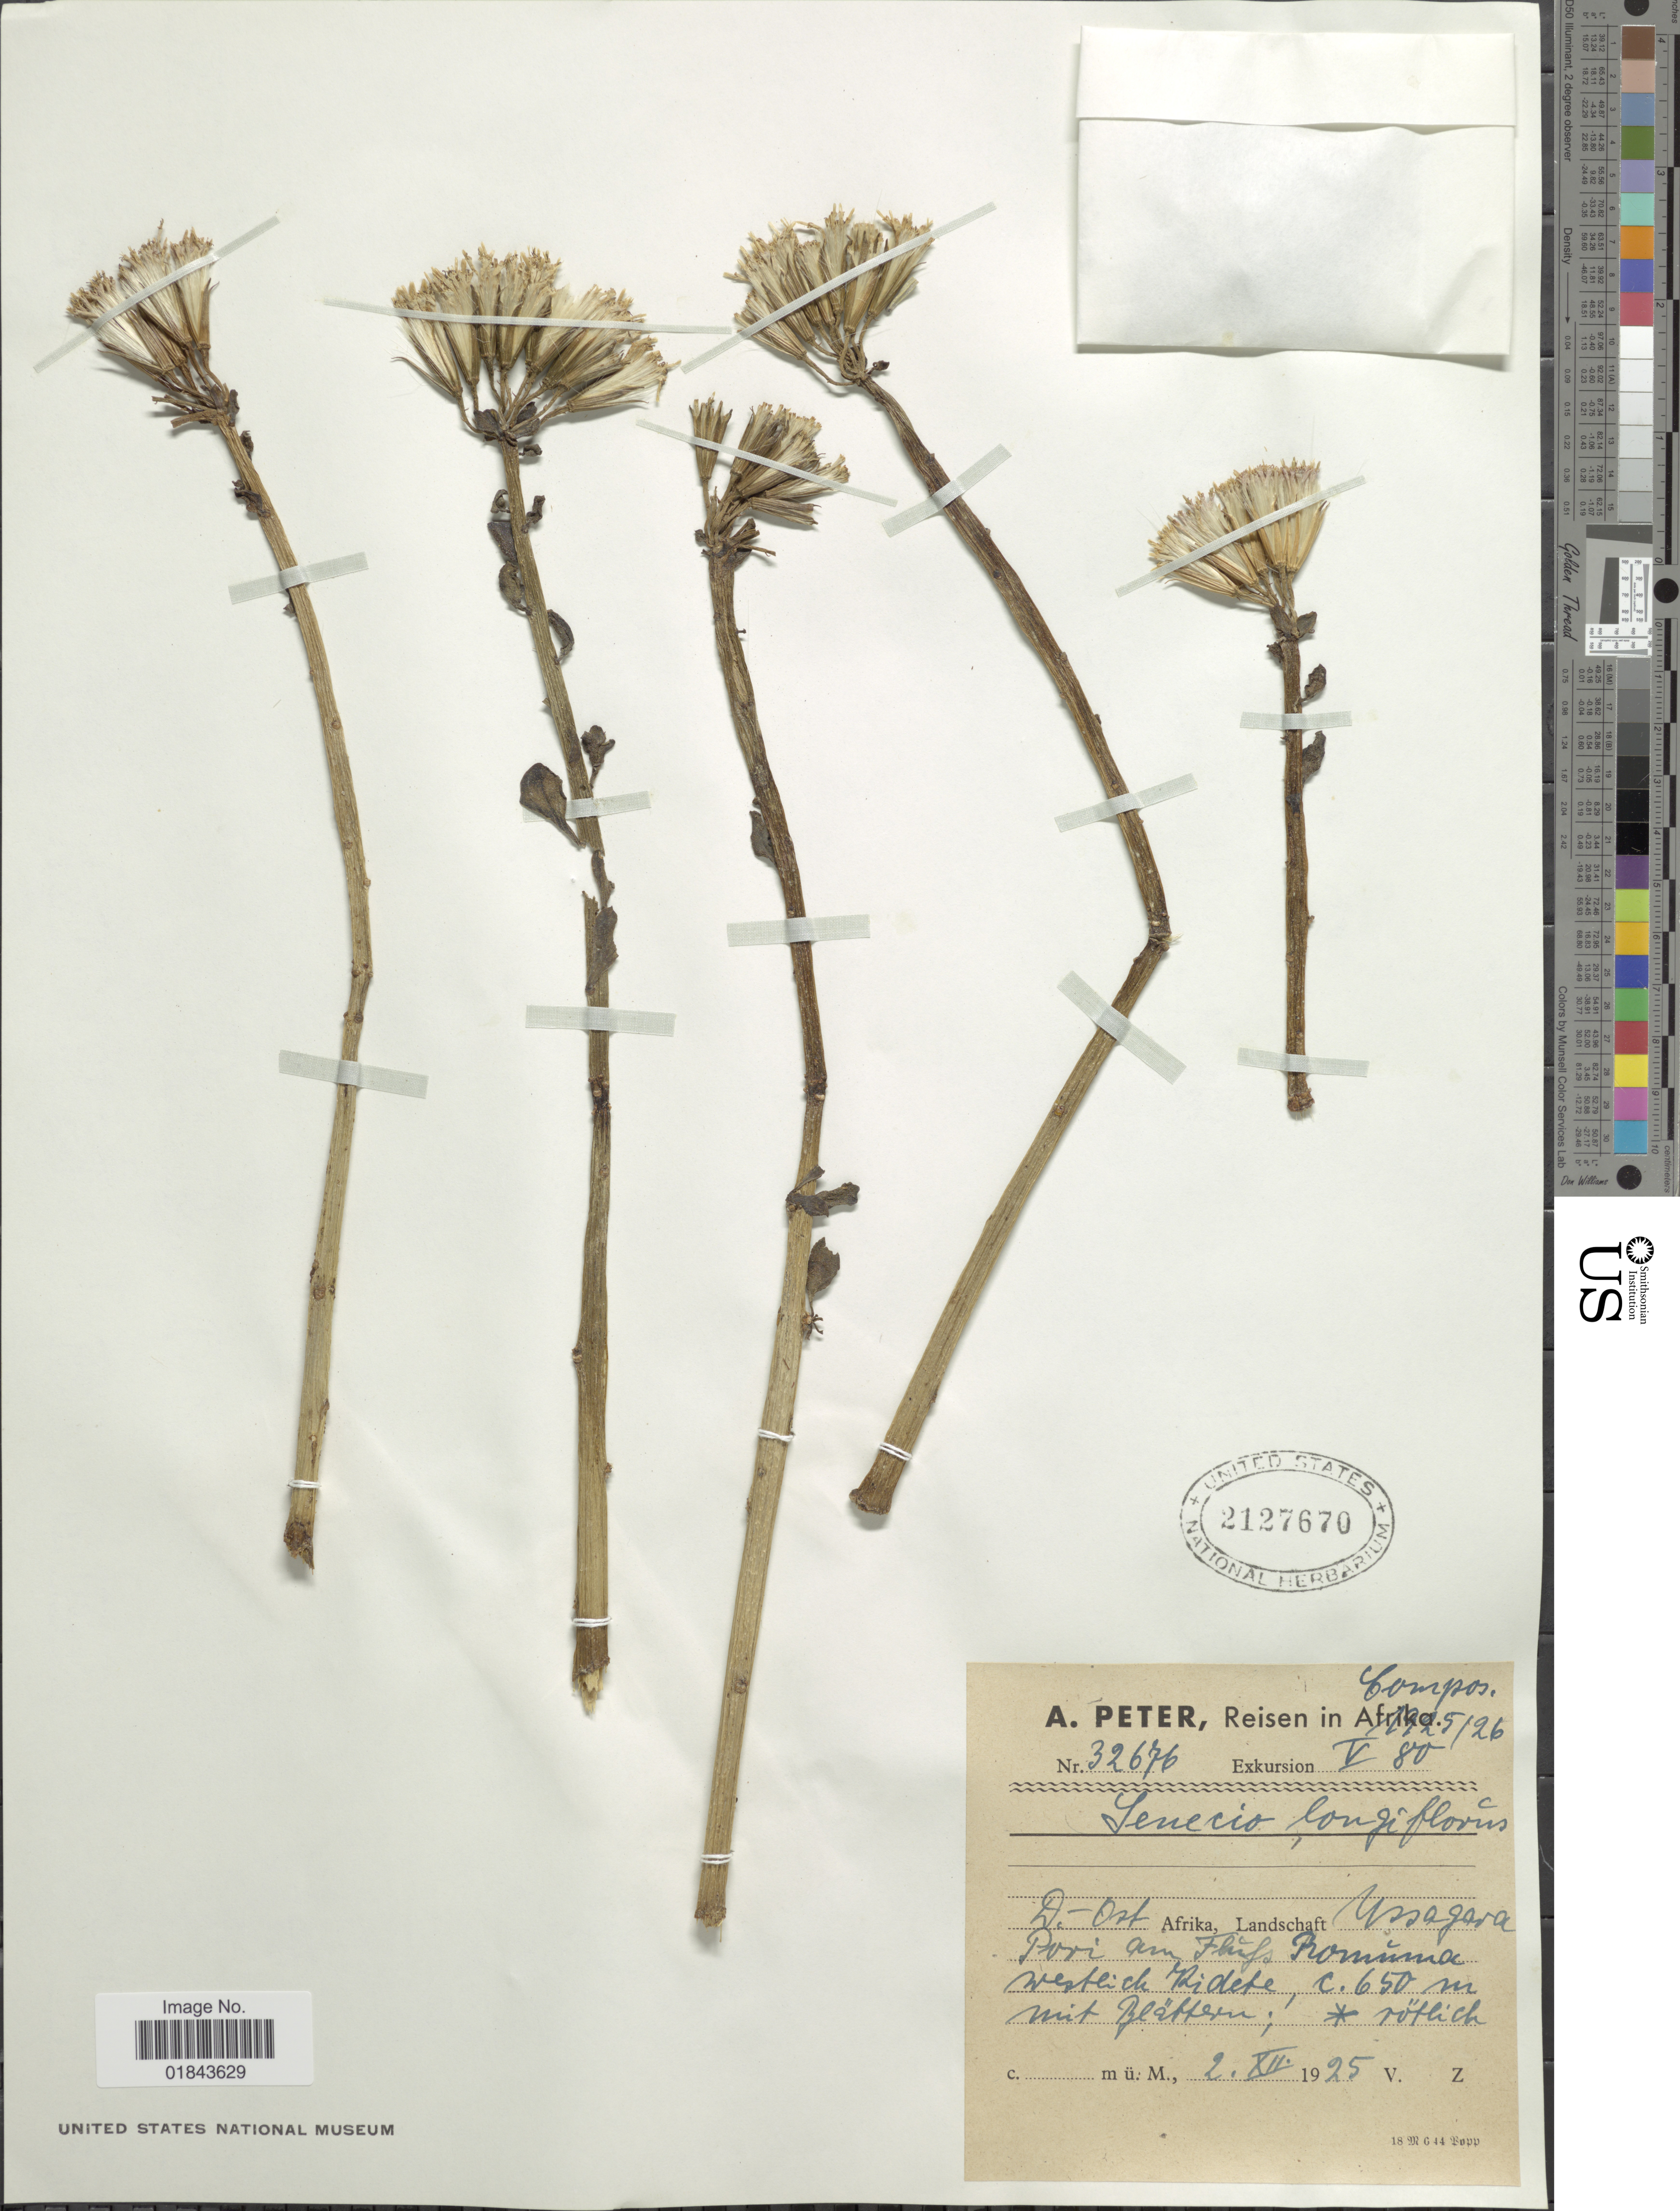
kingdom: Plantae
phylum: Tracheophyta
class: Magnoliopsida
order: Asterales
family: Asteraceae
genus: Kleinia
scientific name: Kleinia longiflora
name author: DC.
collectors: A. Peter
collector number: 32676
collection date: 1925-12-02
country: Tanzania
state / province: Morogoro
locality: Usagara, Romuma, Kidete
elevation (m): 650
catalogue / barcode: US 2127670